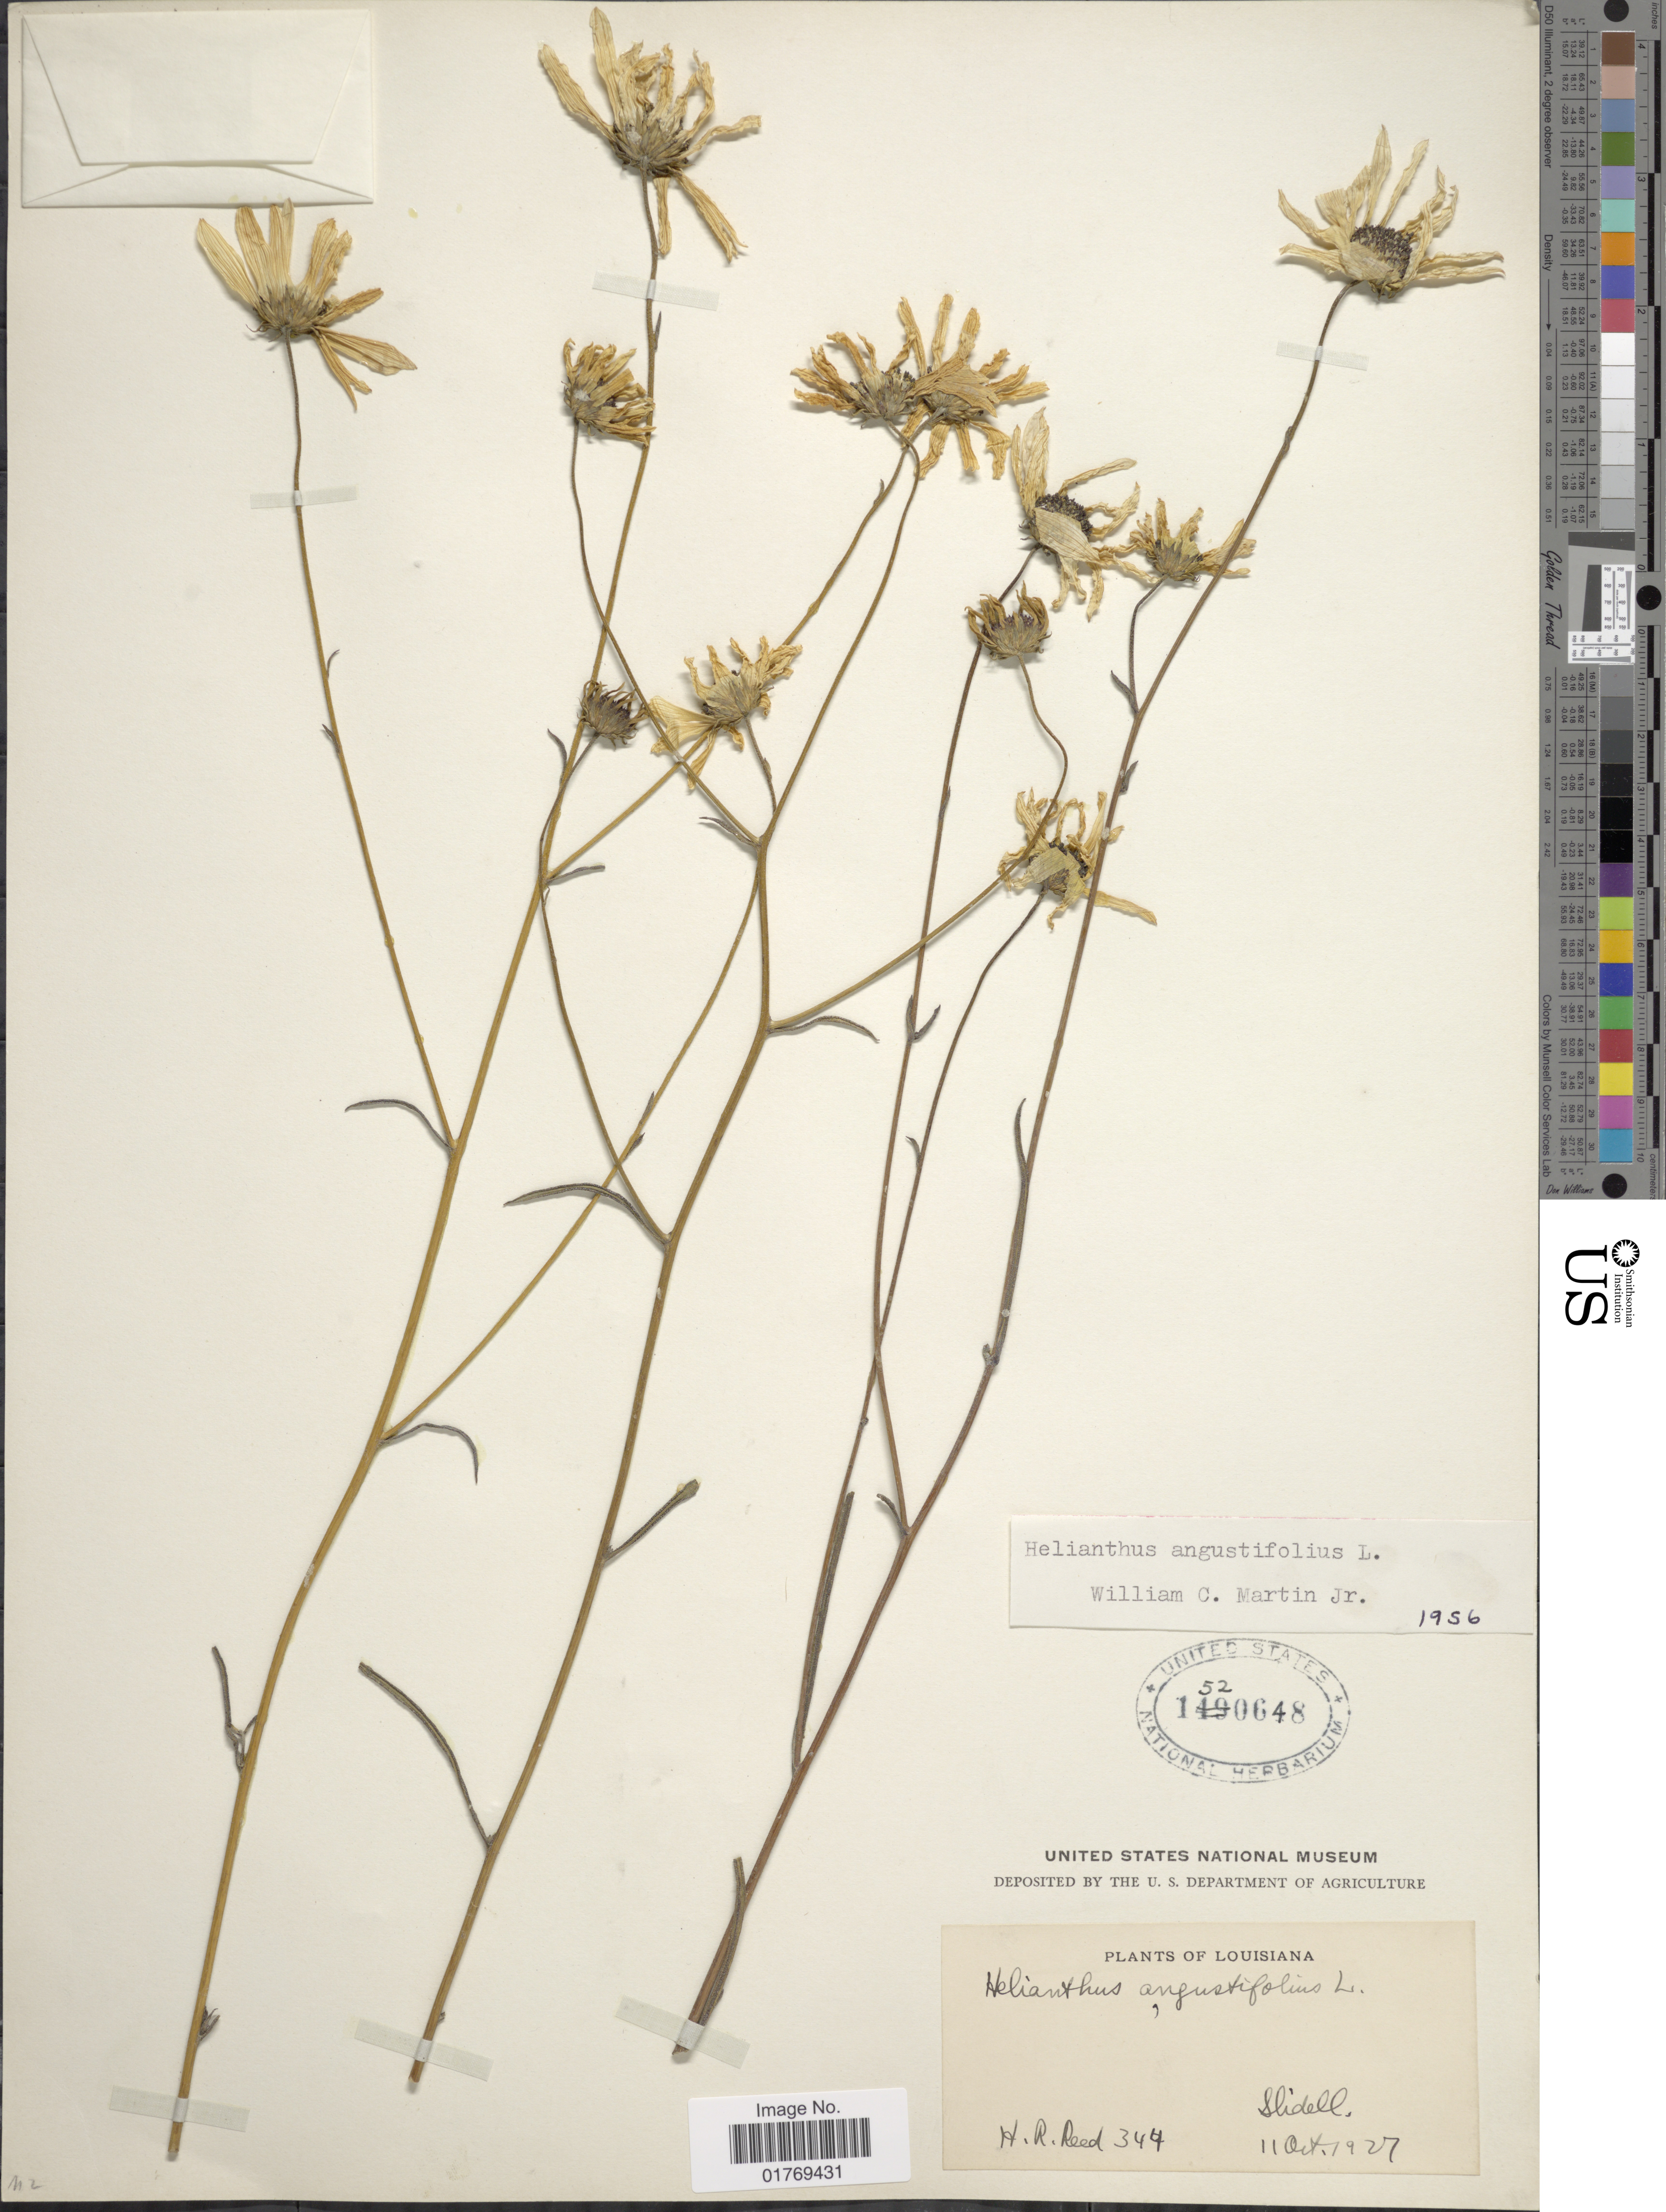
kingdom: Plantae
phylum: Tracheophyta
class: Magnoliopsida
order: Asterales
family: Asteraceae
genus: Helianthus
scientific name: Helianthus angustifolius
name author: L.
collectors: H. Reed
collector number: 344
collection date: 1927-10-11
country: United States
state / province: Louisiana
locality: Slidell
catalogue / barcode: US 1520648